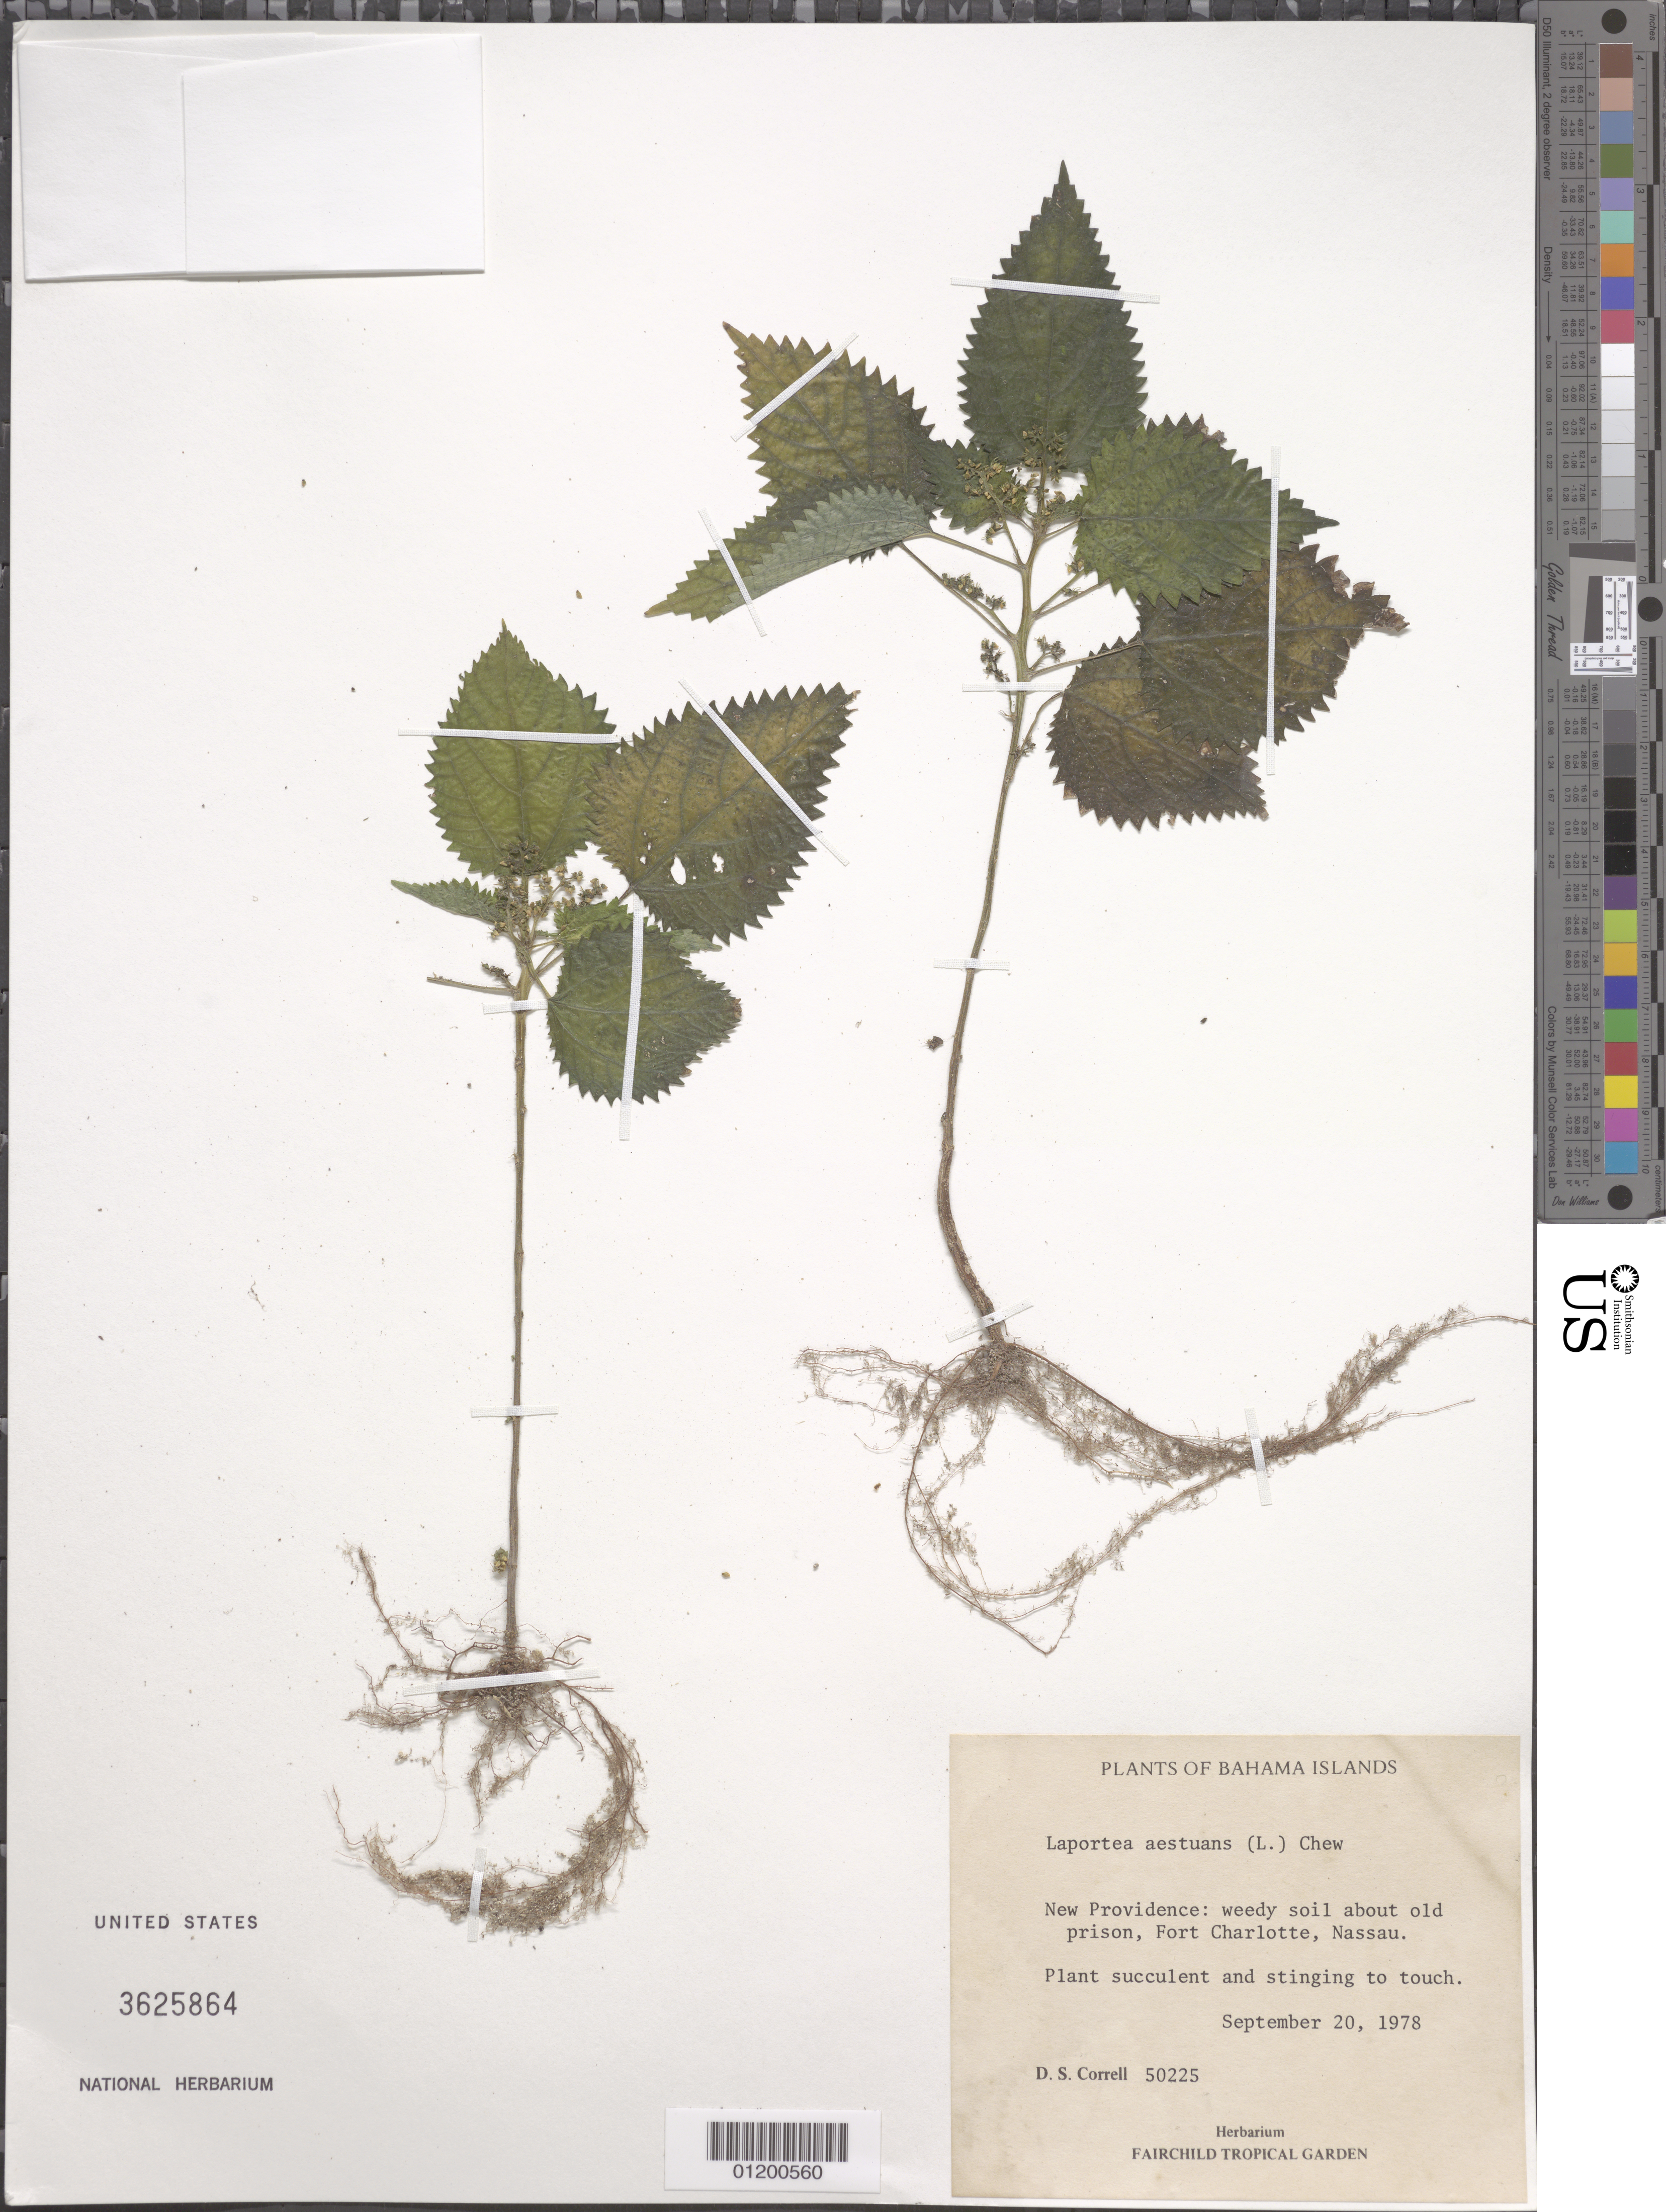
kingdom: Plantae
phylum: Tracheophyta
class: Magnoliopsida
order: Rosales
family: Urticaceae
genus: Laportea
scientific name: Laportea aestuans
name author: (L.) Chew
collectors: D. S. Correll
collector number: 50225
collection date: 1978-09-20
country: Bahamas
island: New Providence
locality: Weedy soil about old prison, Fort Charlotte, Nassau.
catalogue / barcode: US 3625864